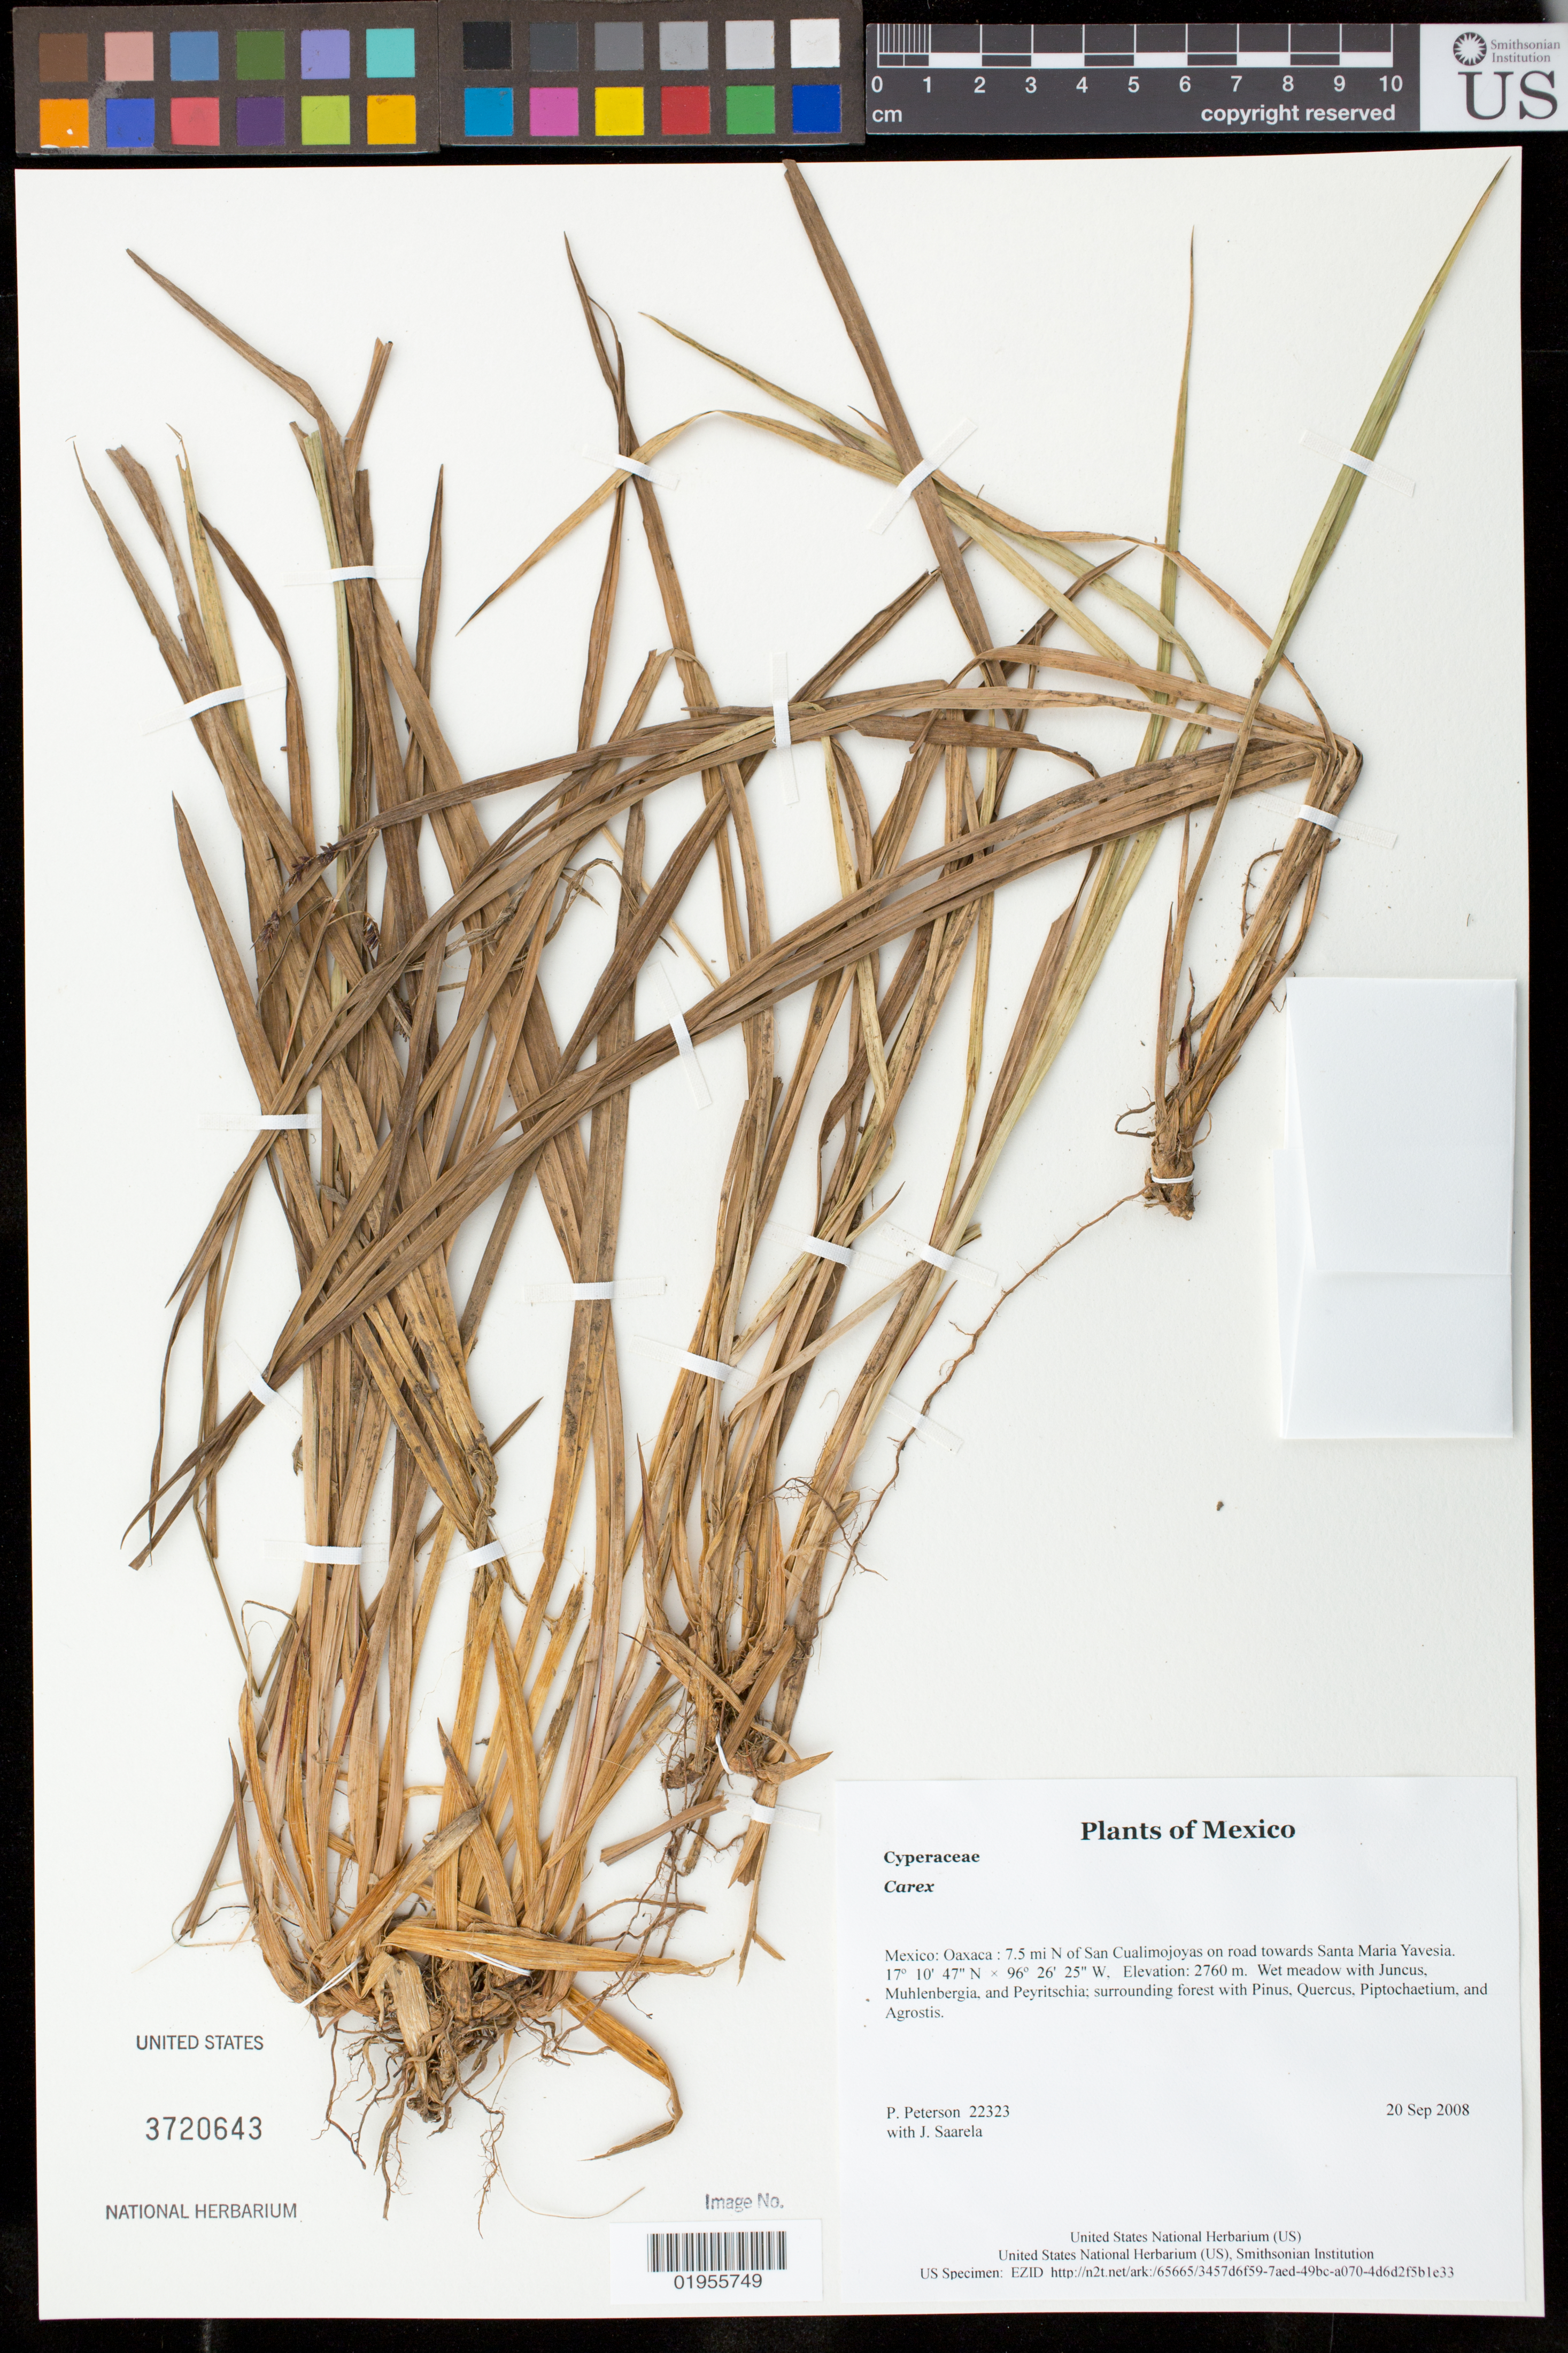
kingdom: Plantae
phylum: Tracheophyta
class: Liliopsida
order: Poales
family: Cyperaceae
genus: Carex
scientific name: Carex sp.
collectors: P. M. Peterson & J. Saarela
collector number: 22323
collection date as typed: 20 Sep 2008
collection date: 2008-09-20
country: Mexico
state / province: Oaxaca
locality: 7.5 mi N of San Cualimojoyas on road towards Santa Maria Yavesia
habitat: Wet meadow with Juncus, Muhlenbergia, and Peyritschia; surrounding forest with Pinus, Quercus, Piptochaetium, and Agrostis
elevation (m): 2760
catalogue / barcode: US 3720643